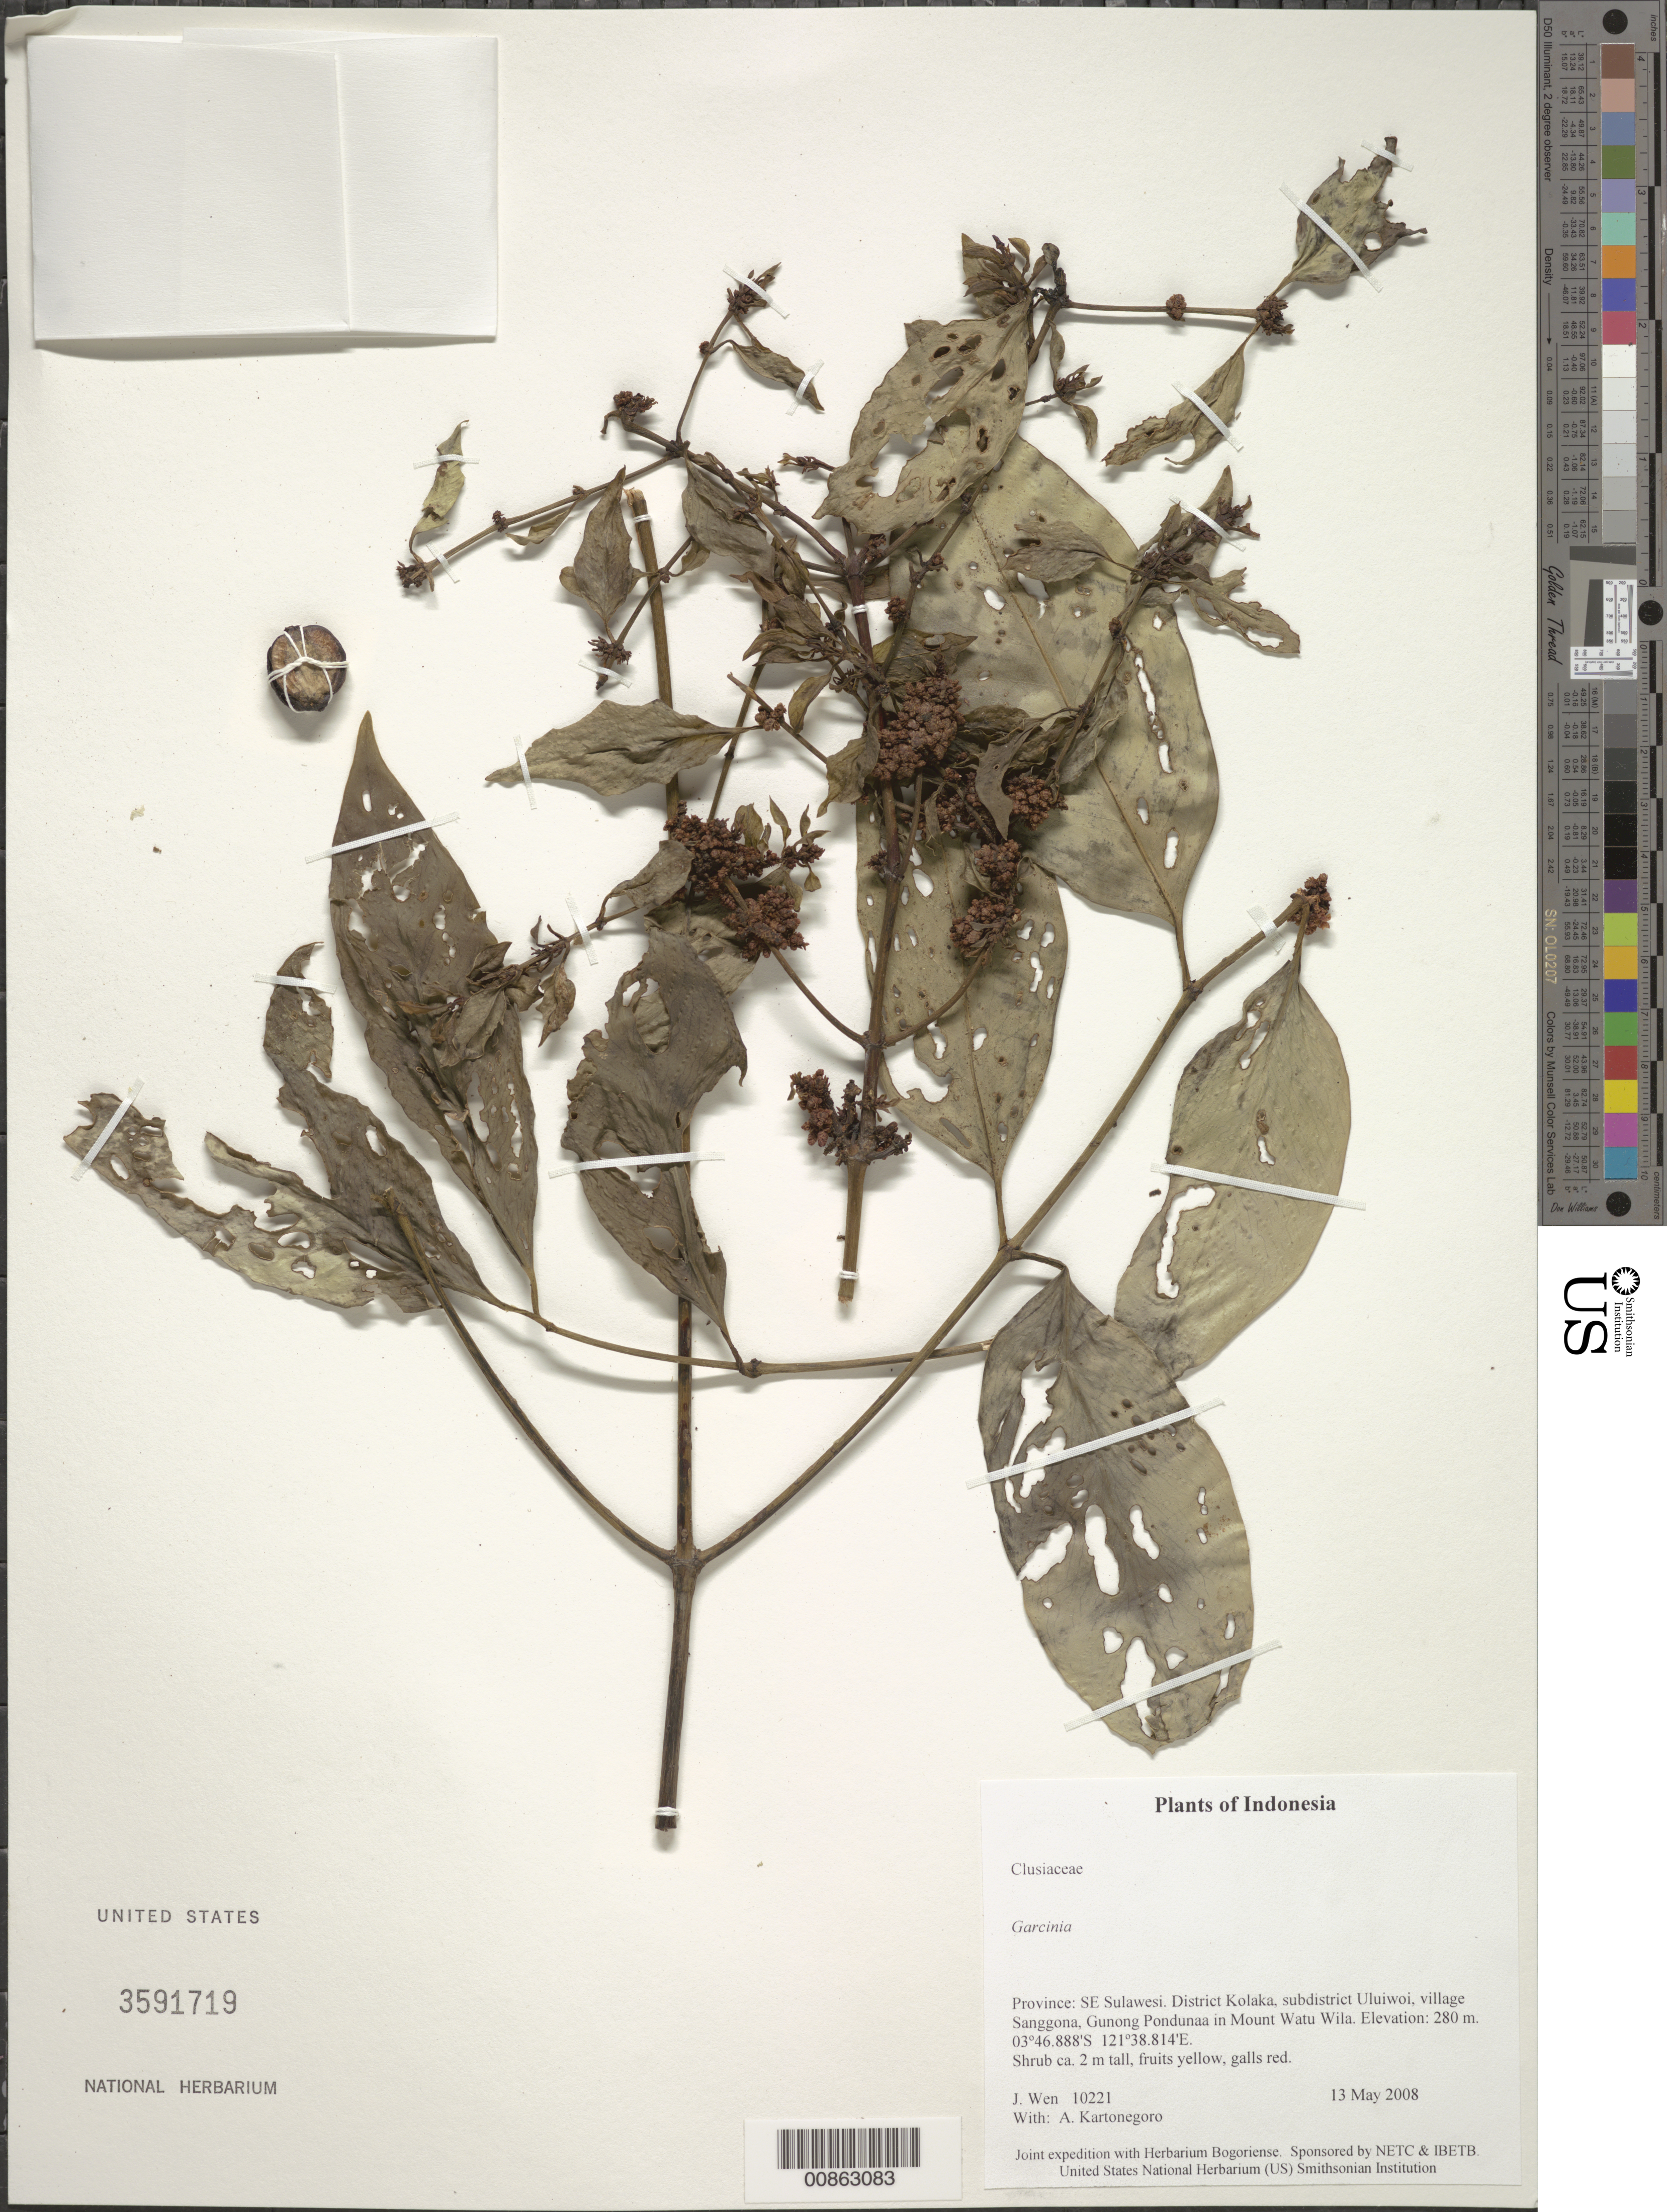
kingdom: Plantae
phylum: Tracheophyta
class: Magnoliopsida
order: Malpighiales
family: Clusiaceae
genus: Garcinia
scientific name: Garcinia sp.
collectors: J. Wen & A. Kartonegoro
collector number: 10221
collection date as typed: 13 May 2008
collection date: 2008-05-13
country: Indonesia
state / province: Sulawesi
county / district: Sulawesi Tenggara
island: Sulawesi [Celebes]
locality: District Kolaka, subdistrict Uluiwoi, village Sanggona, Gunong Pondunaa in Mount Watu Wila.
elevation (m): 280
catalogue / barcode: US 3591719